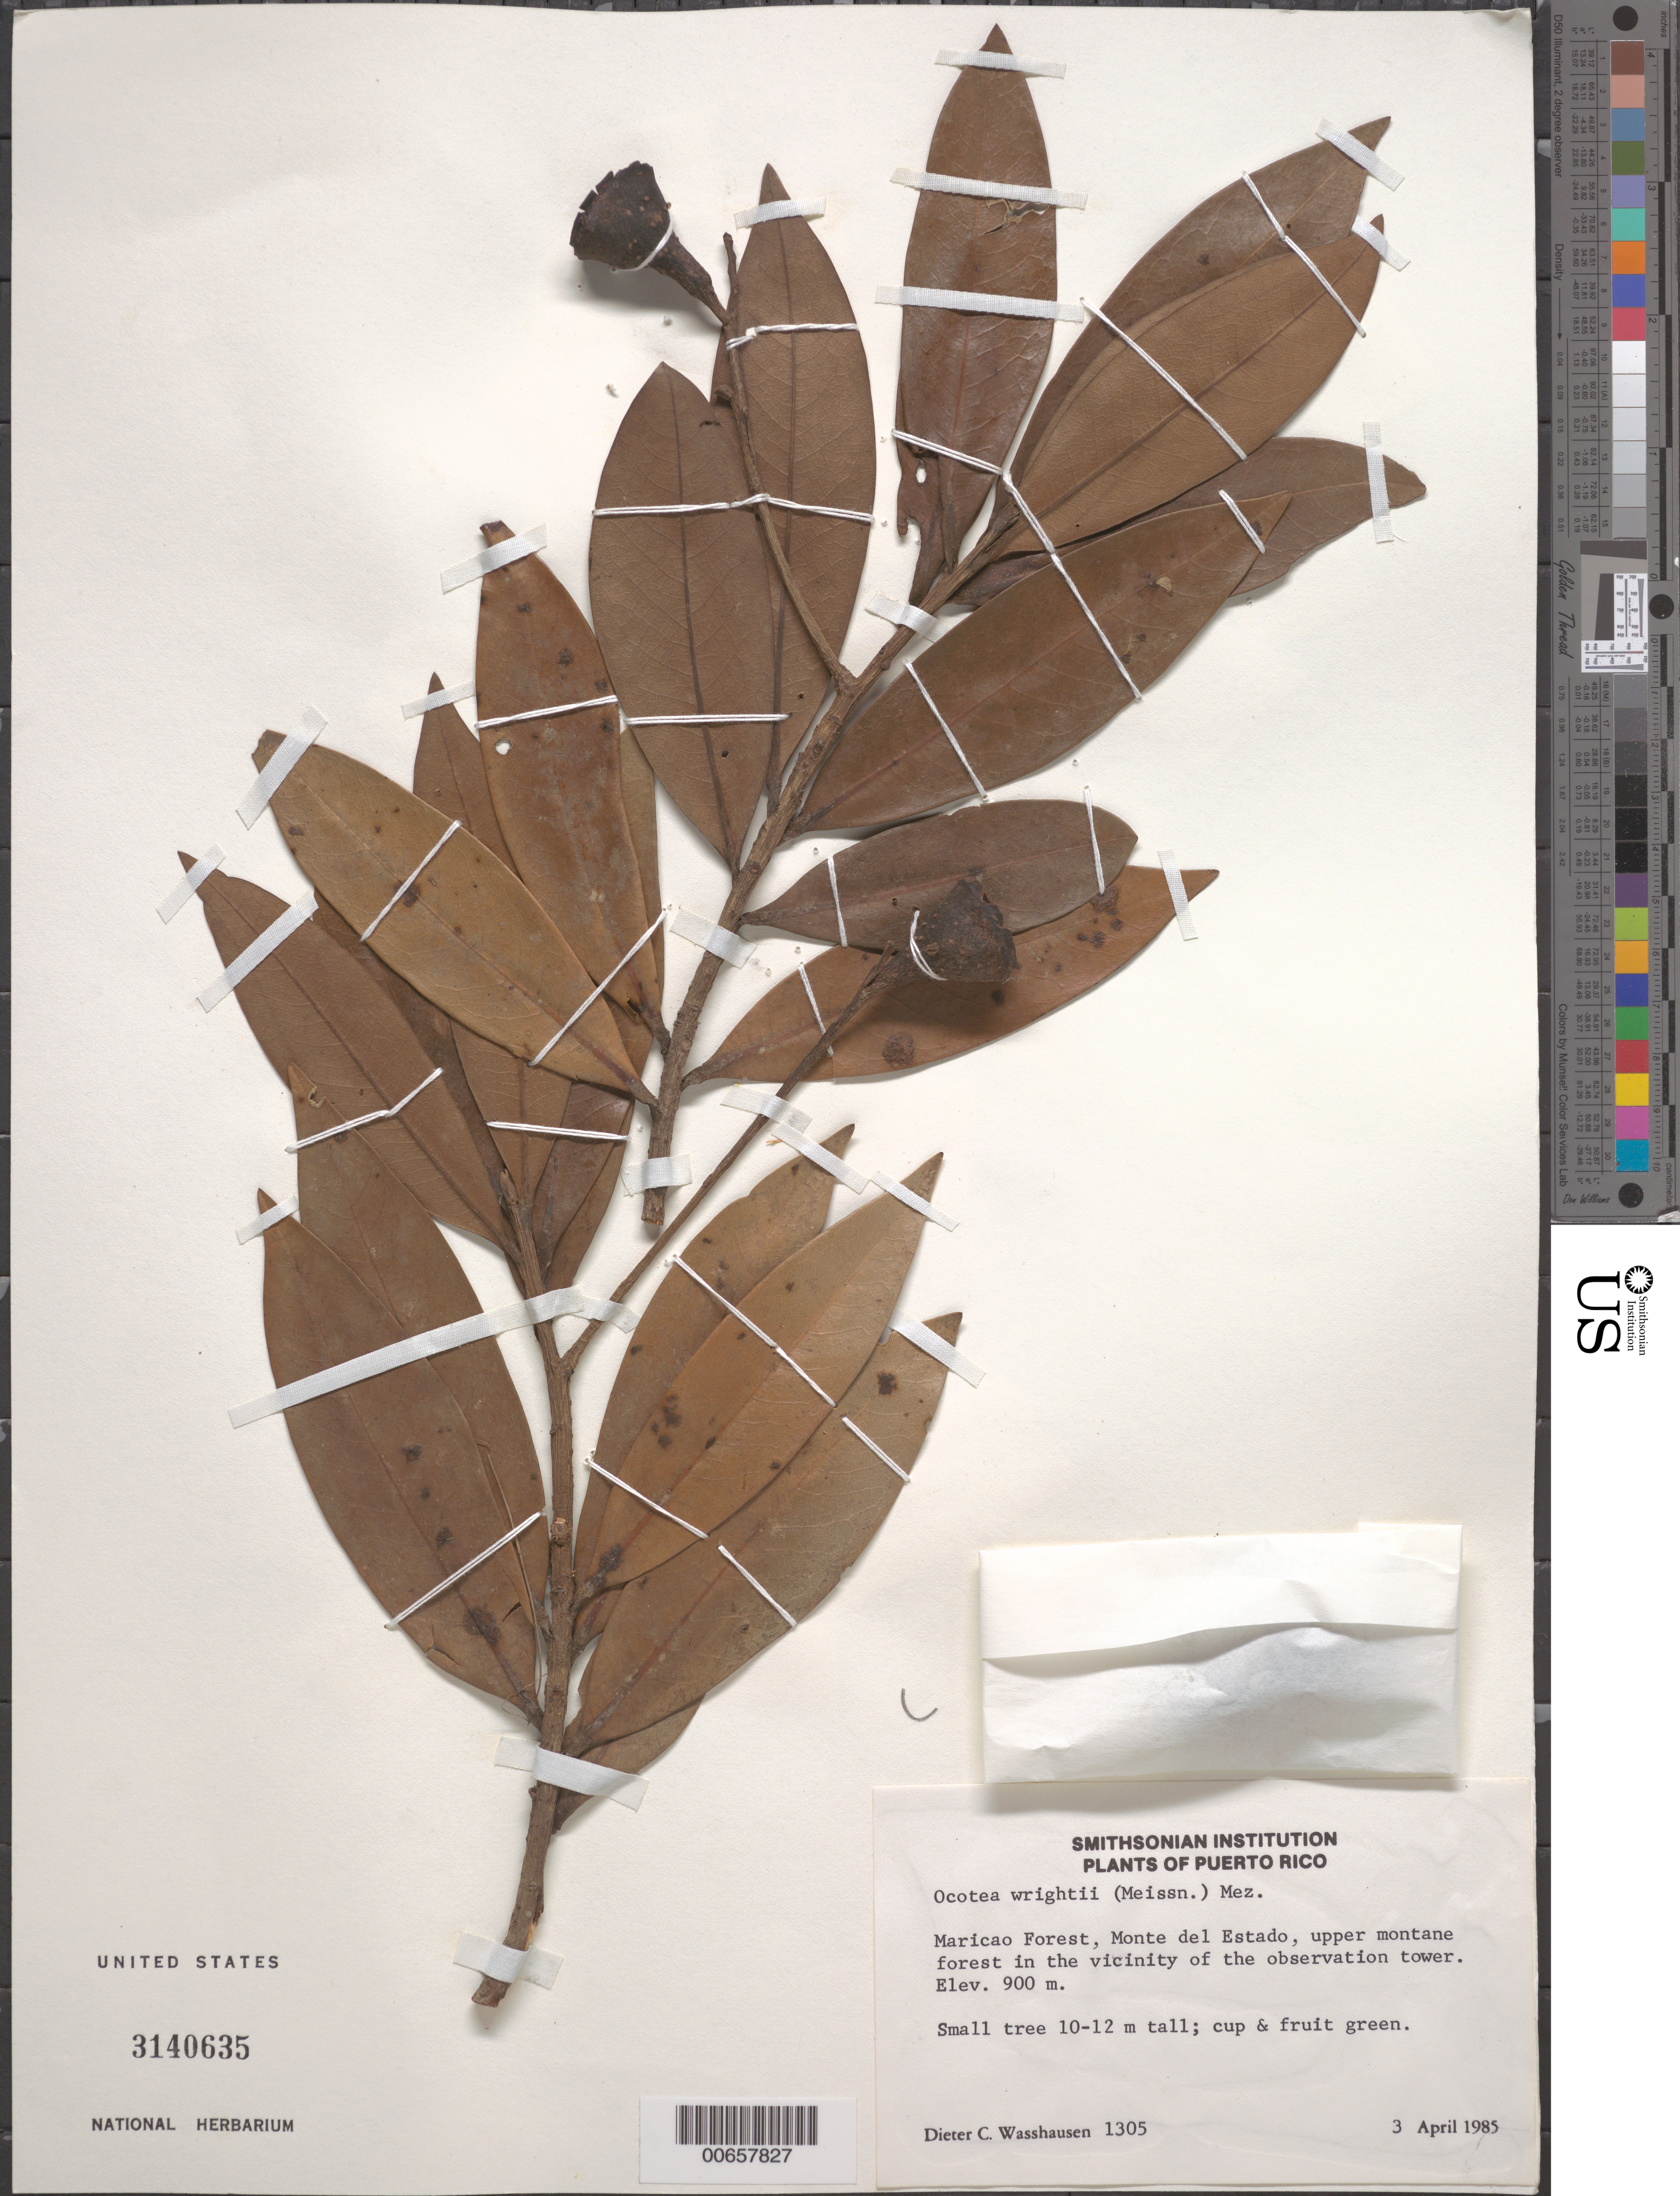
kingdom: Plantae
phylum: Tracheophyta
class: Magnoliopsida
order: Laurales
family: Lauraceae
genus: Ocotea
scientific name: Ocotea wrightii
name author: (Meisn.) Mez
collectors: D. C. Wasshausen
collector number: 1305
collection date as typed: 03 Apr 1985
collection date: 1985-04-03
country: Puerto Rico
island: Greater Antilles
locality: Maricao Forest, Monte del Estado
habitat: Upper montane forest in the vic of the observation tower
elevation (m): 900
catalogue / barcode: US 3140635